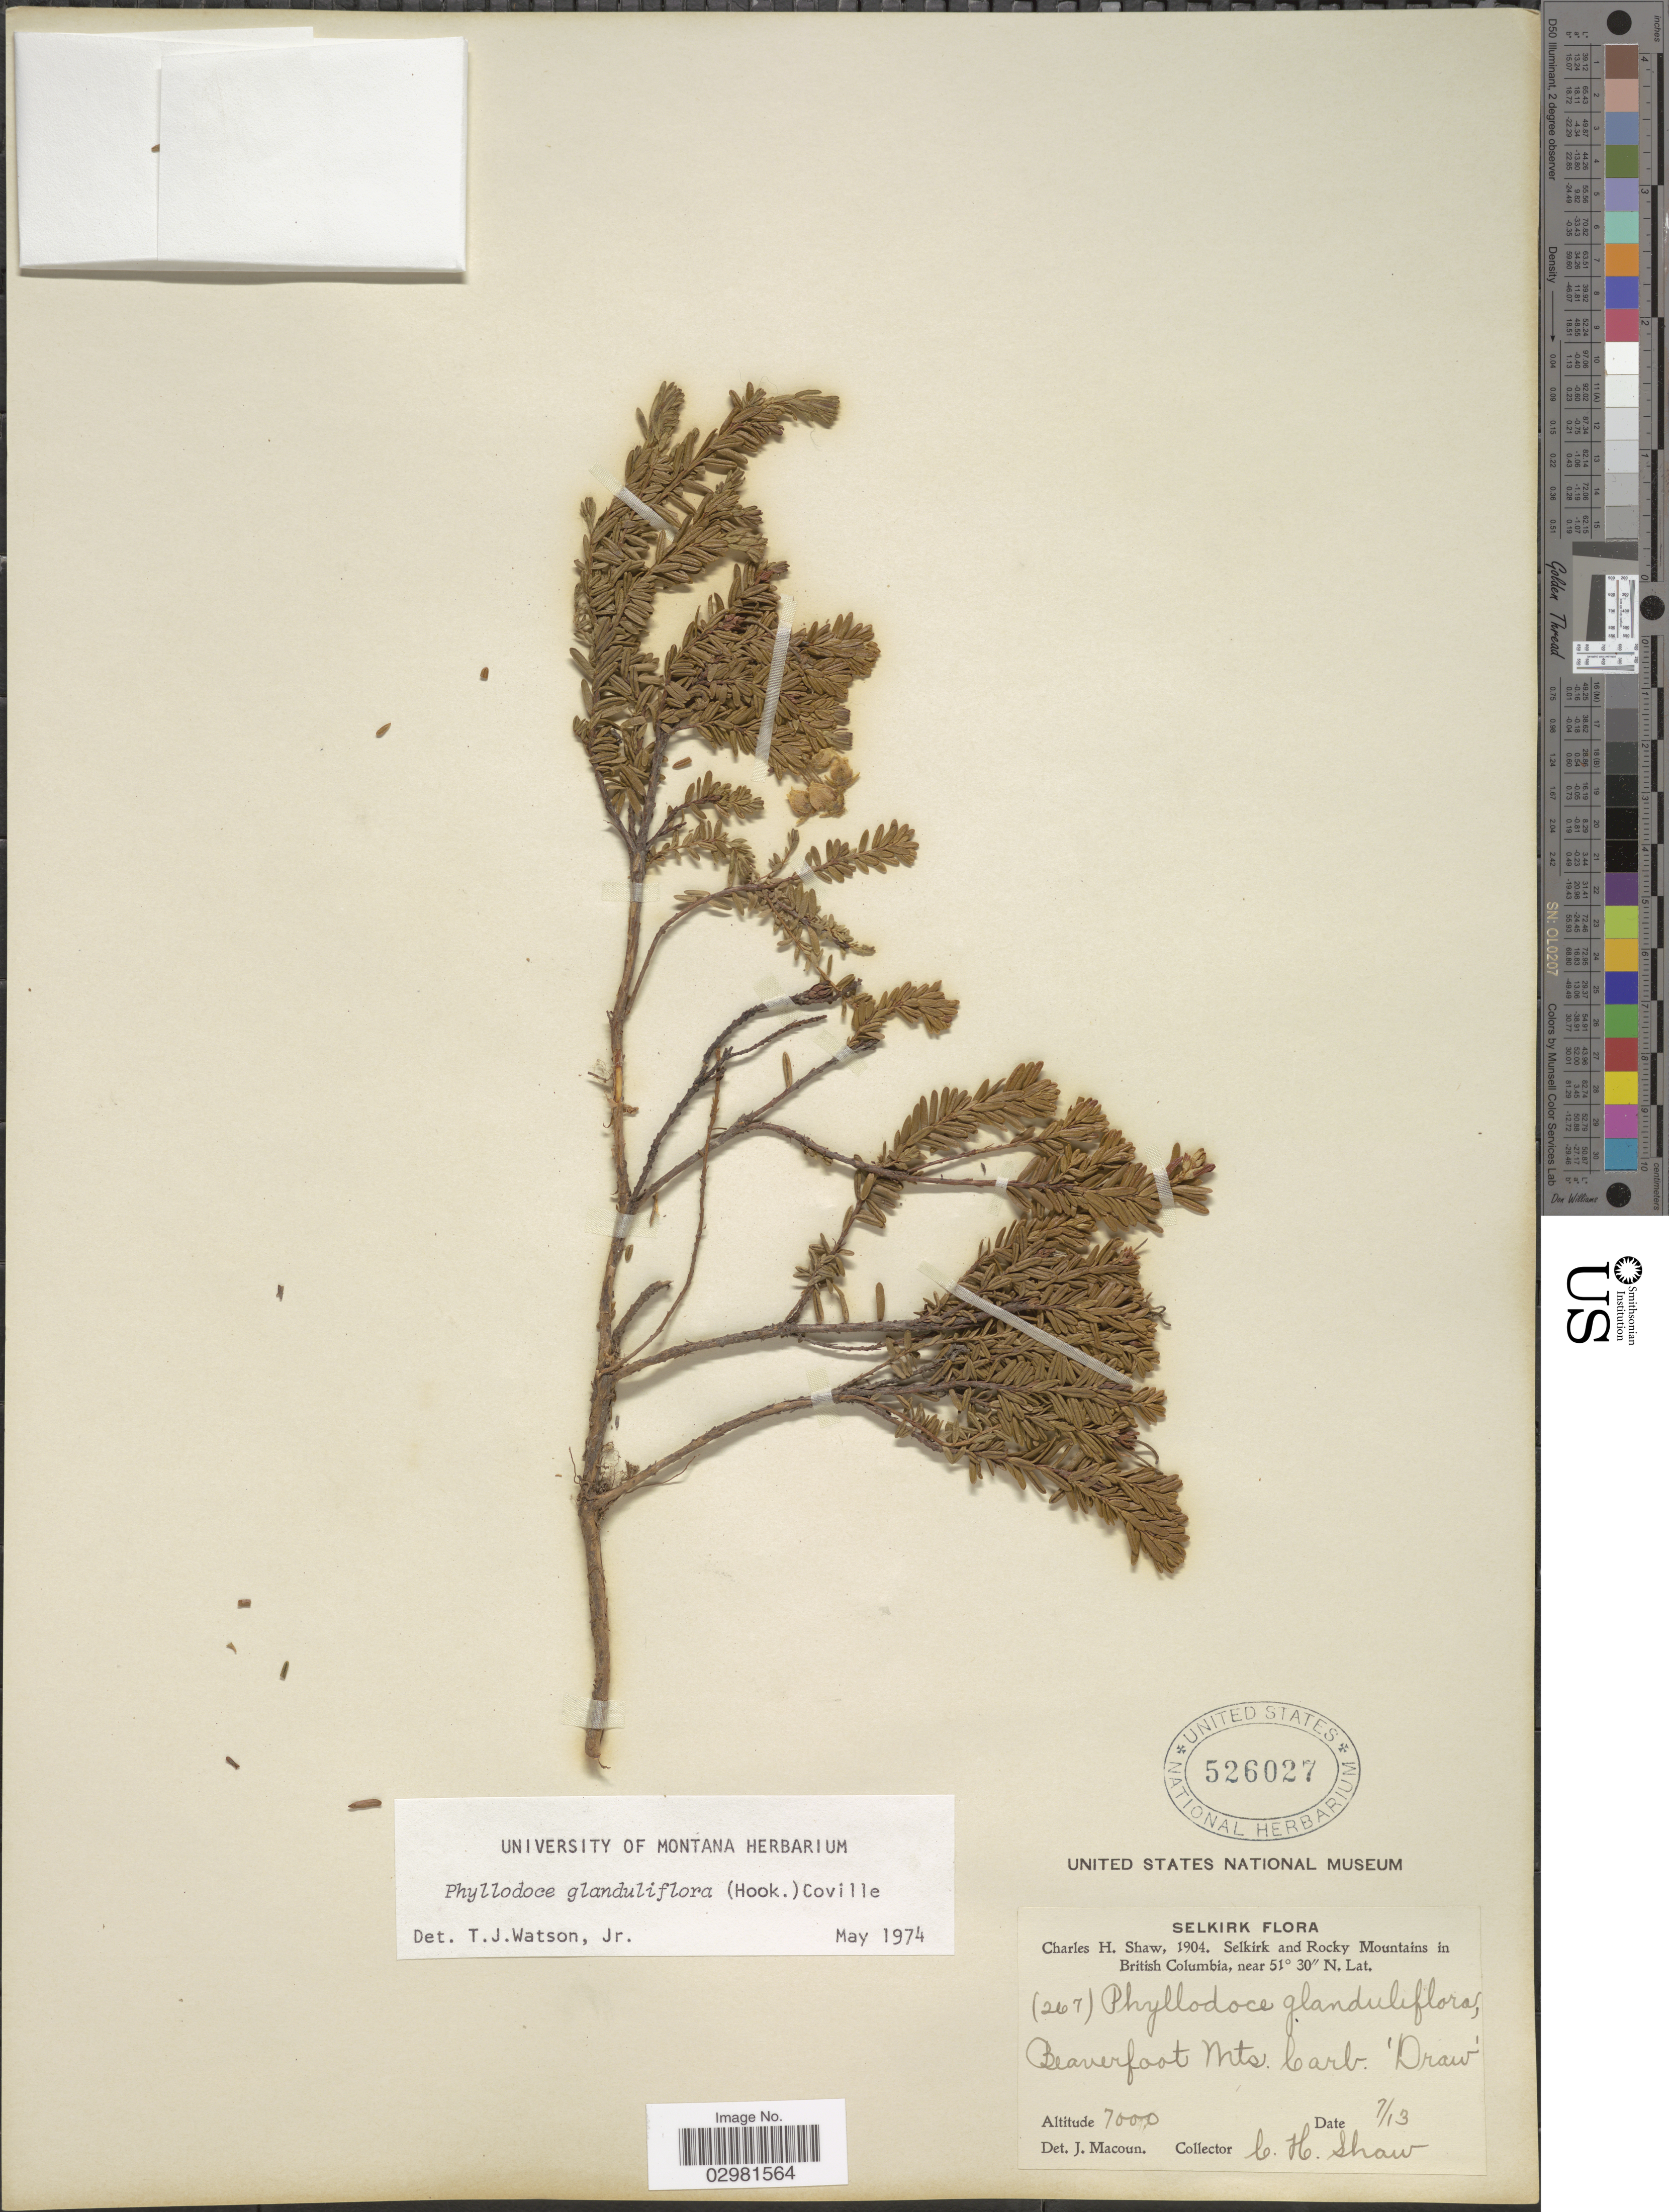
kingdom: Plantae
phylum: Tracheophyta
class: Magnoliopsida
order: Ericales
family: Ericaceae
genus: Phyllodoce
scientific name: Phyllodoce glanduliflora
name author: (Hook.) Coville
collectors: C. H. Shaw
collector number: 267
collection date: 1904-07-13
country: Canada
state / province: British Columbia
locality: Selkirk and Rocky Mountains, Beaverfoot Mts., Carb.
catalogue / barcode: US 526027